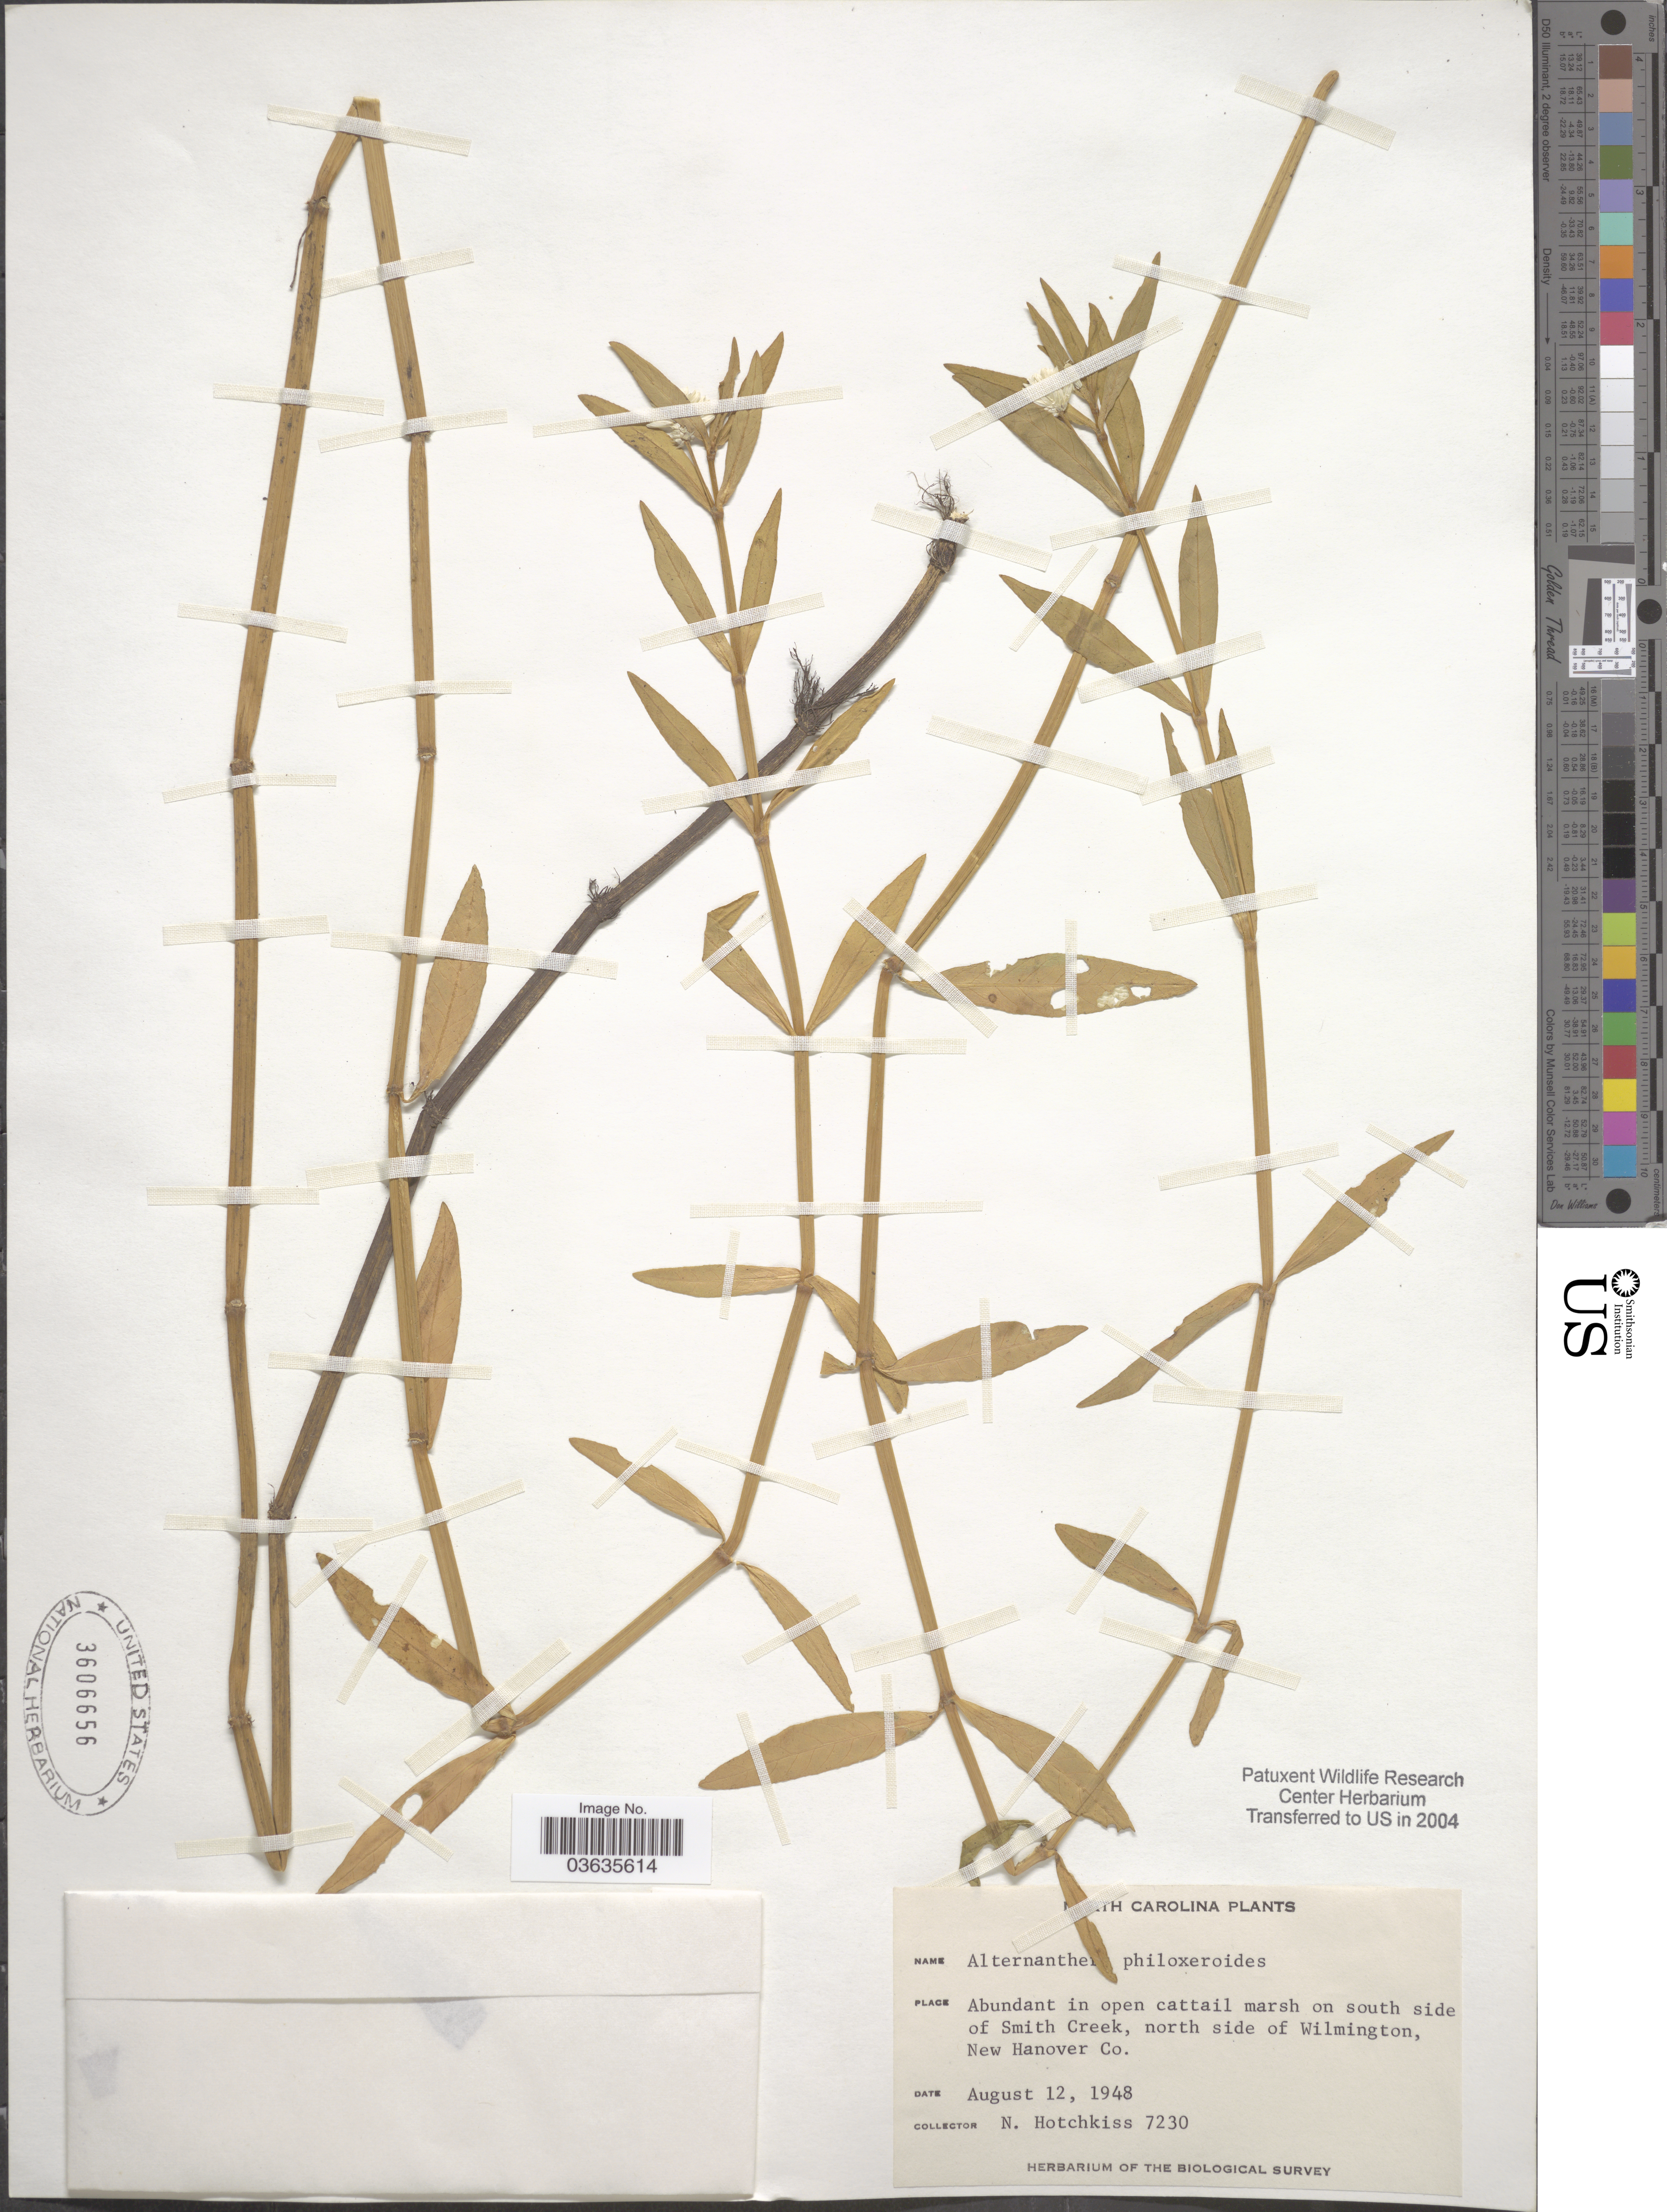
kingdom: Plantae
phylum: Tracheophyta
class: Magnoliopsida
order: Caryophyllales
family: Amaranthaceae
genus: Alternanthera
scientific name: Alternanthera philoxeroides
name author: (Mart.) Griseb.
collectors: N. Hotchkiss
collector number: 7230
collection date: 1948-08-12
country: United States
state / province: South Carolina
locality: On south side of Smith Creek, north side of Wilmington, New Hanover Co.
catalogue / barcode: US 3606656